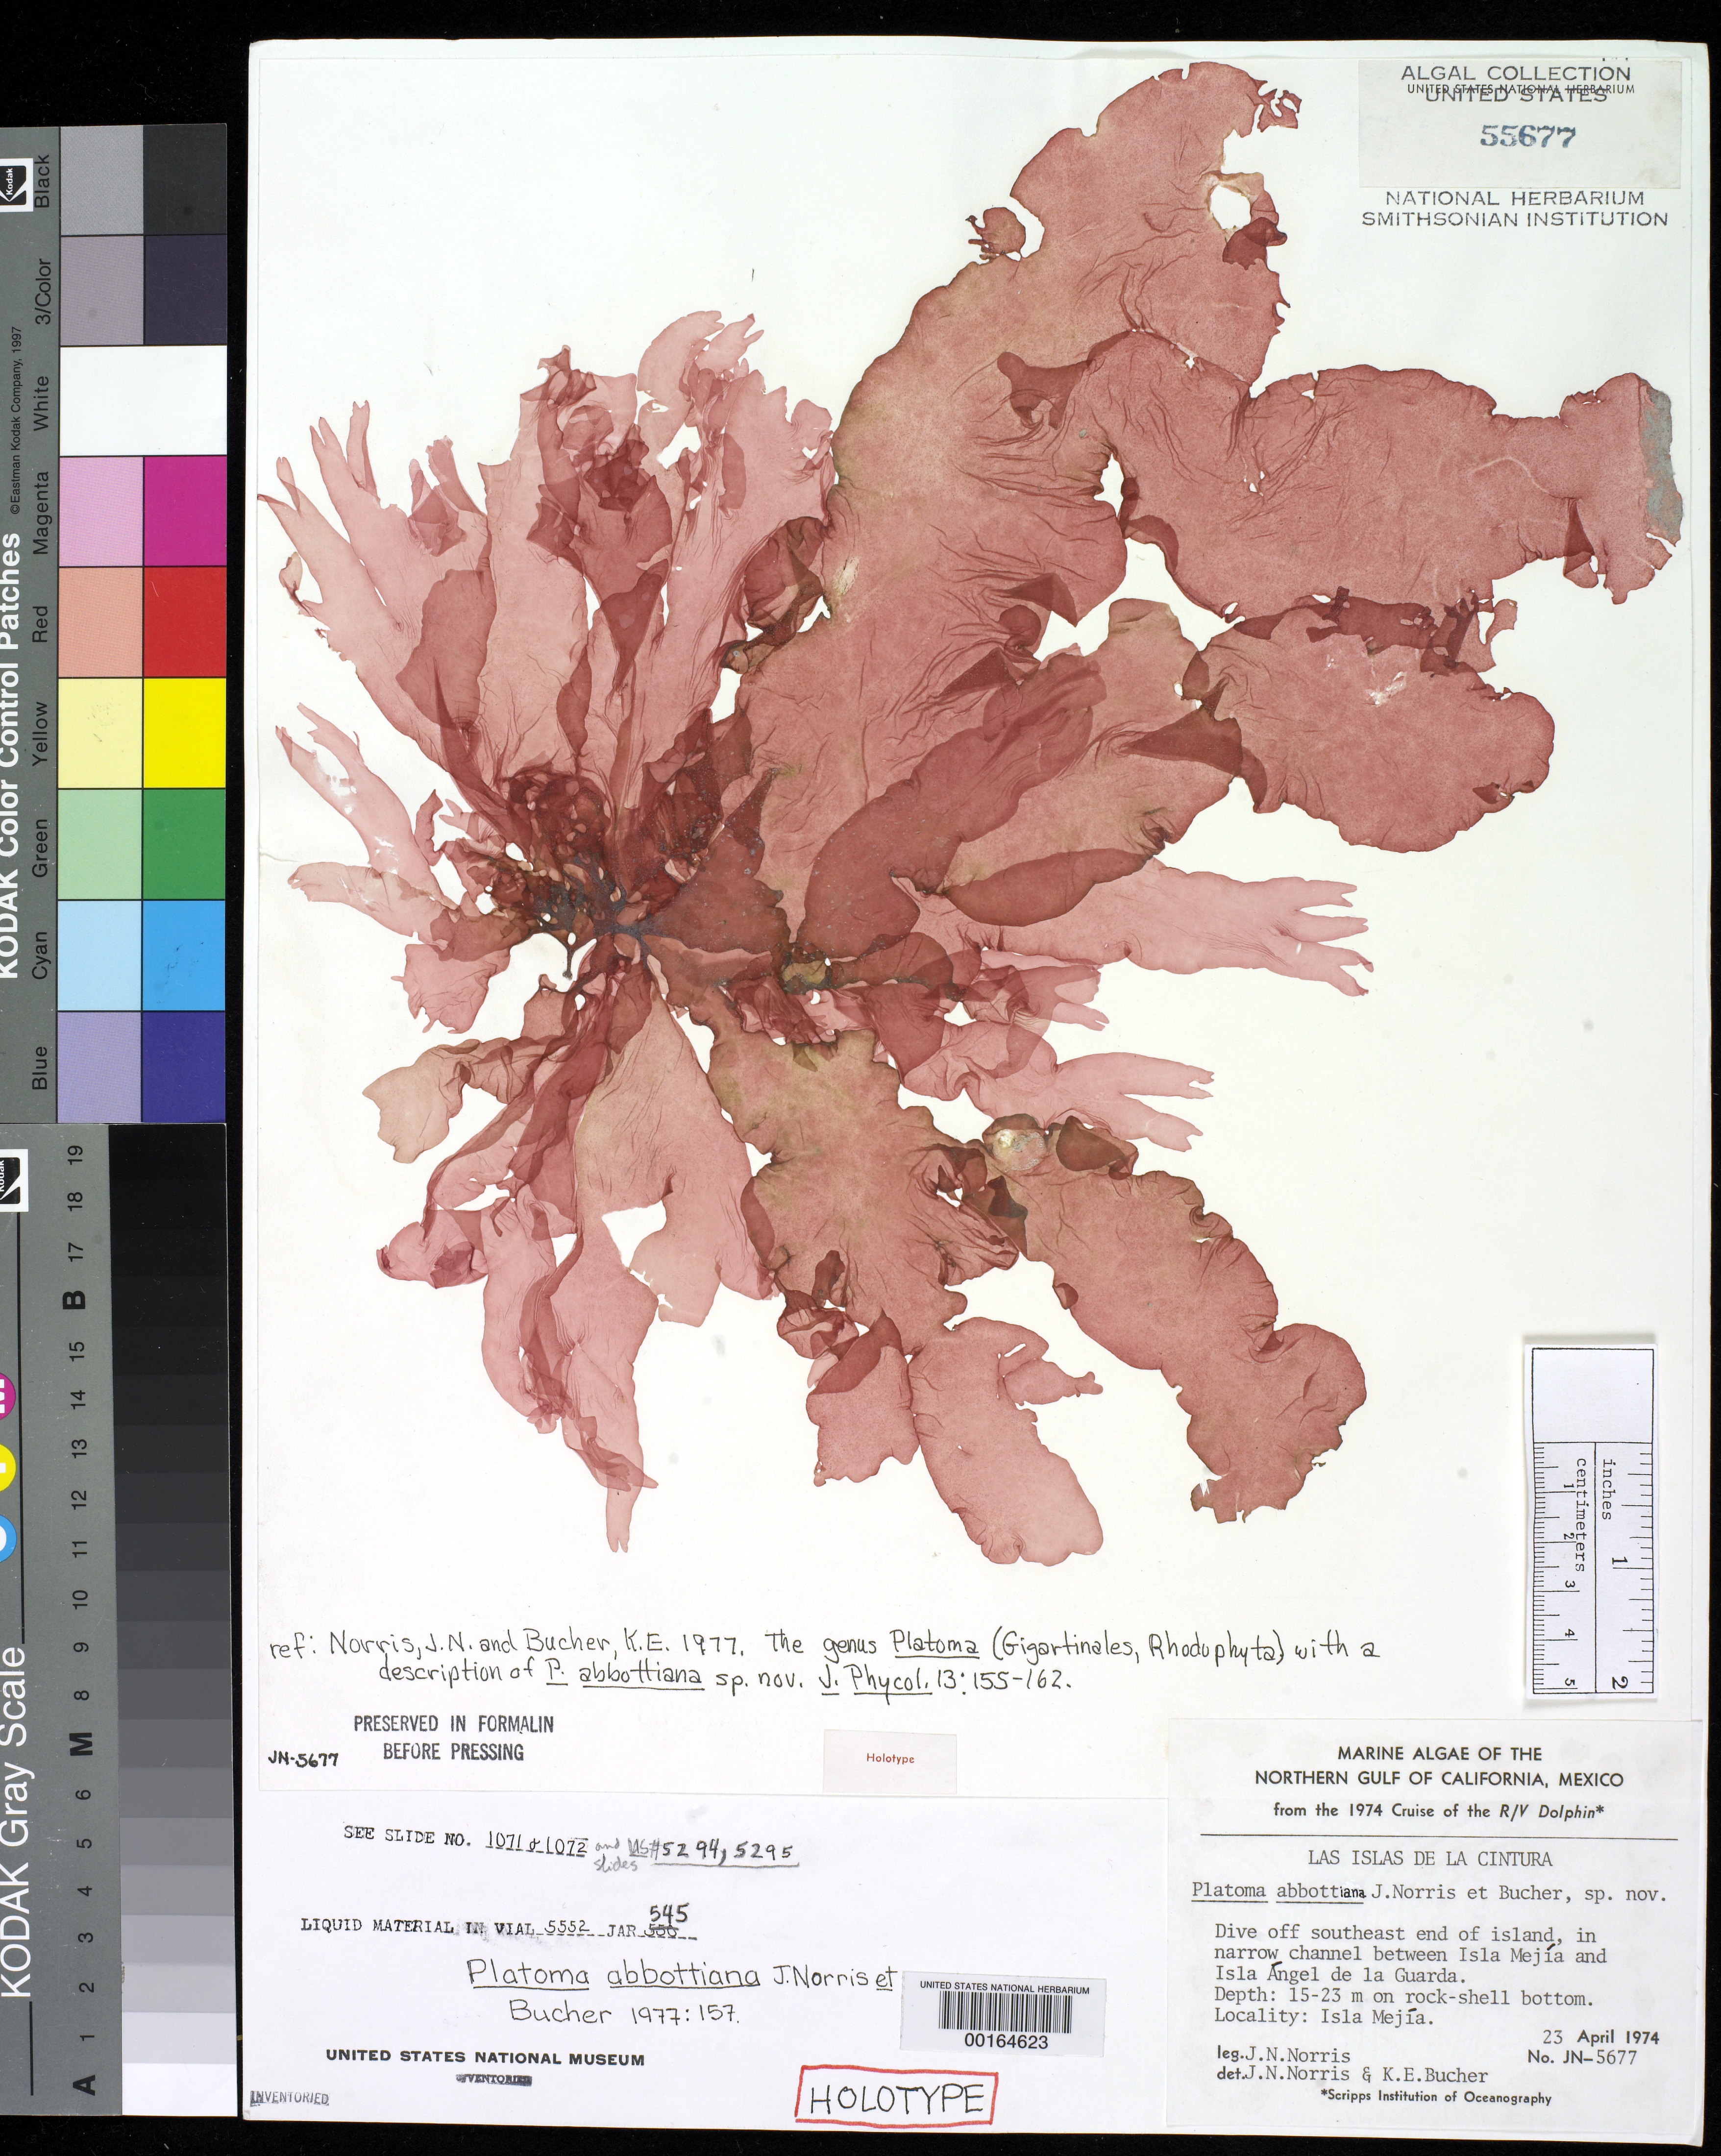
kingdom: Plantae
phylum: Rhodophyta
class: Florideophyceae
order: Nemastomatales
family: Schizymeniaceae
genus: Platoma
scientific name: Platoma abbottiana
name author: J.N. Norris & K.E. Bucher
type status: Holotype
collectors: J. N. Norris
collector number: JN-5677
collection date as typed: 23 Apr 1974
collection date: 1974-04-23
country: Mexico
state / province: Baja California Norte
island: Isla Mejia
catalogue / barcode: US 55677